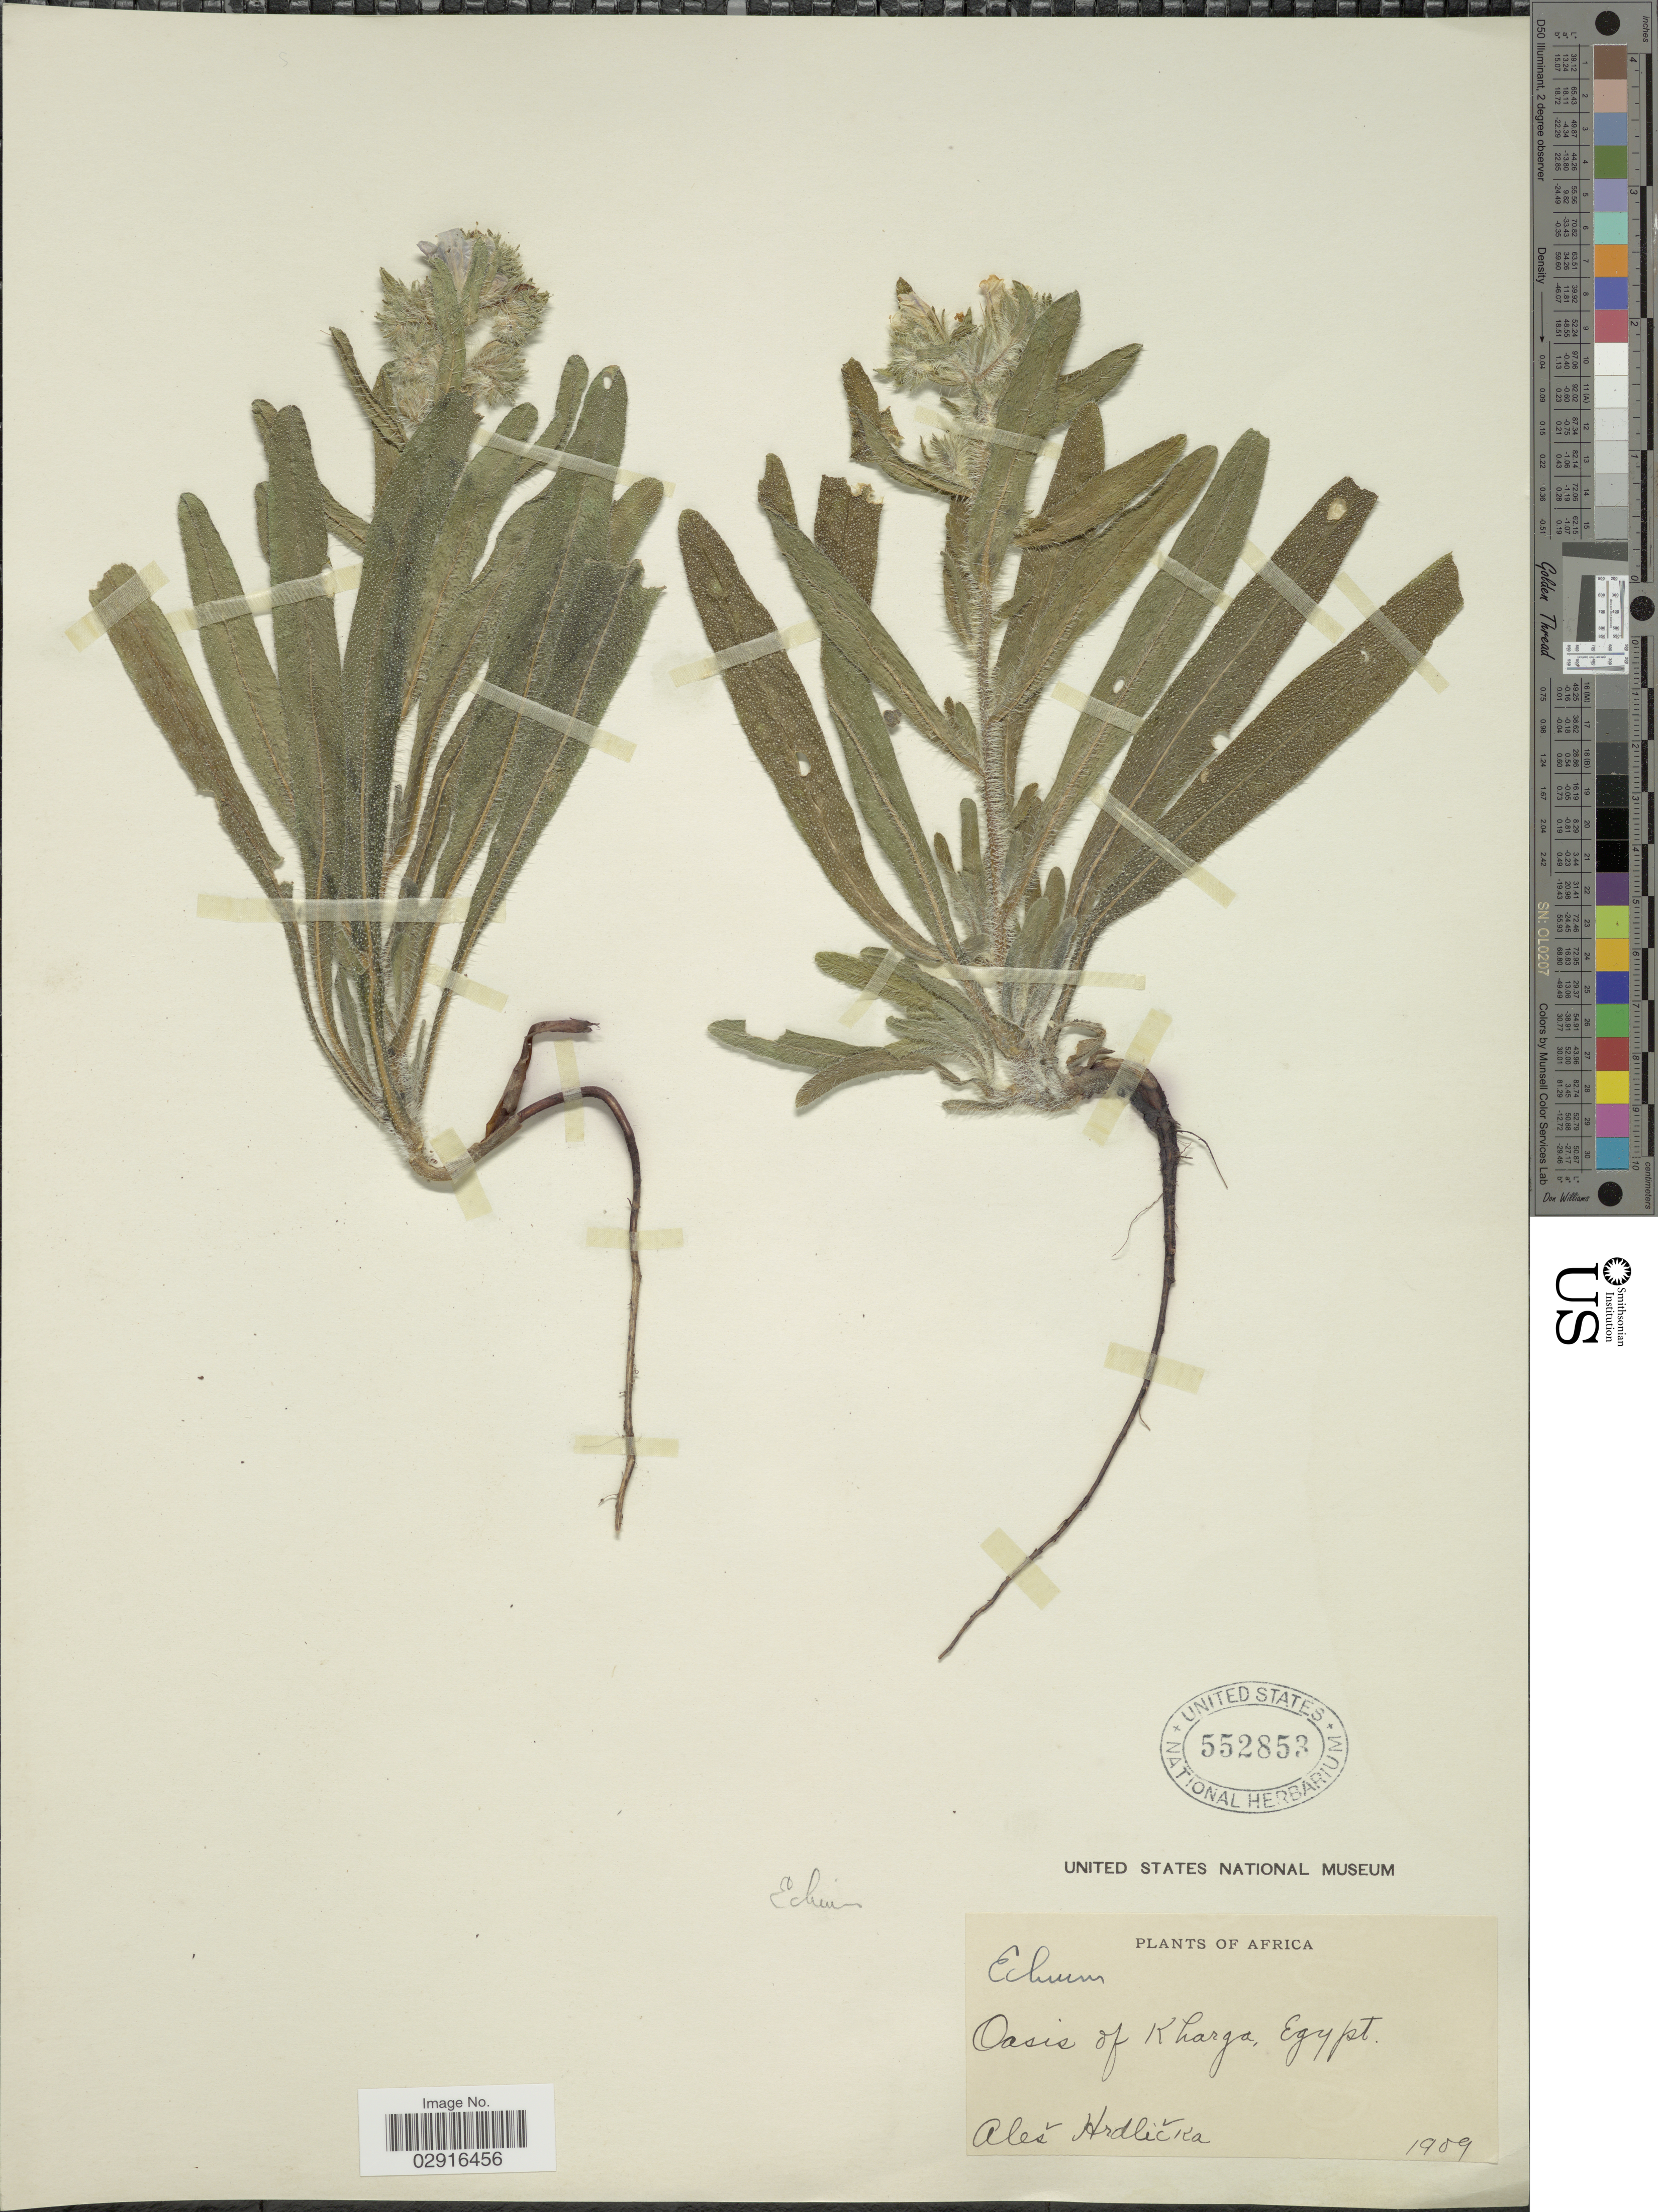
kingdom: Plantae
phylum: Tracheophyta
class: Magnoliopsida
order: Boraginales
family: Boraginaceae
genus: Echium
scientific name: Echium sp.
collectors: A. Hrdlicka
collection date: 1909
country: Egypt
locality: Oasis of Kharga.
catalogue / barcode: US 552853